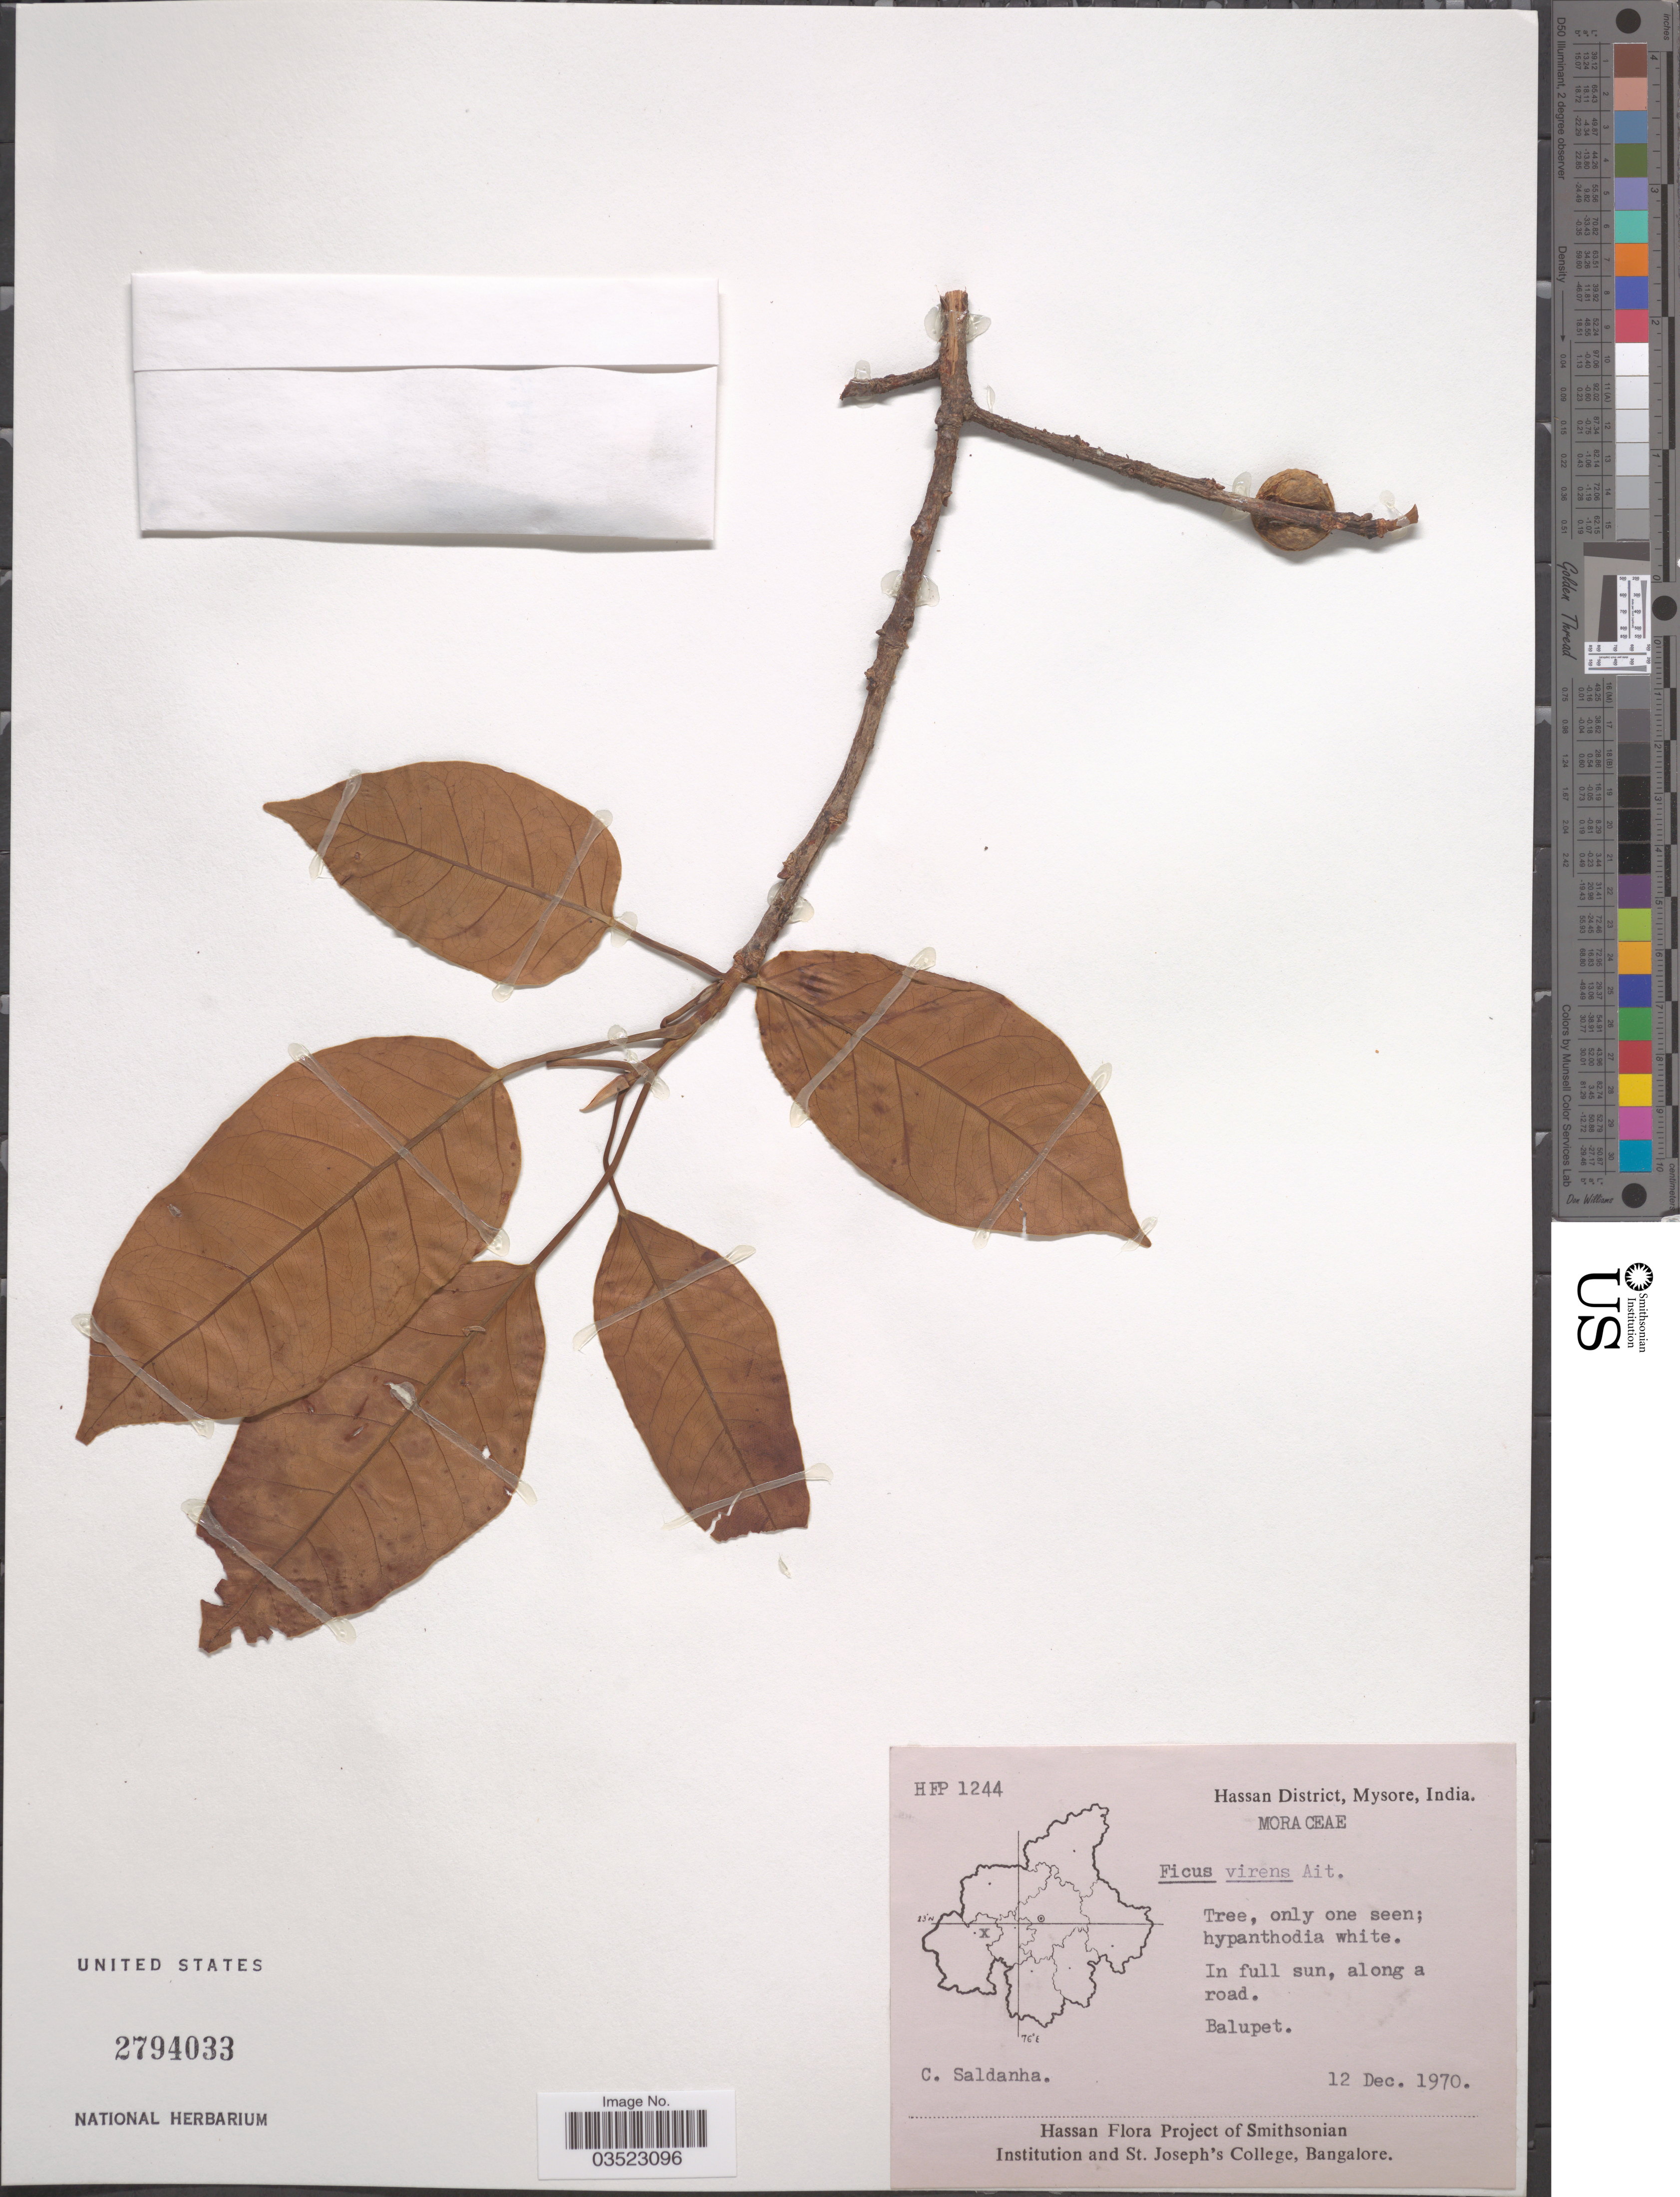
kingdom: Plantae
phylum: Tracheophyta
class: Magnoliopsida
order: Rosales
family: Moraceae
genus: Ficus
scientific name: Ficus virens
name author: Aiton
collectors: C. Saldanha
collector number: HFP 1244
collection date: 1970-12-12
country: India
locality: Hassan District, Mysore. In full sun, along a road. Balupet.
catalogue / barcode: US 2794033